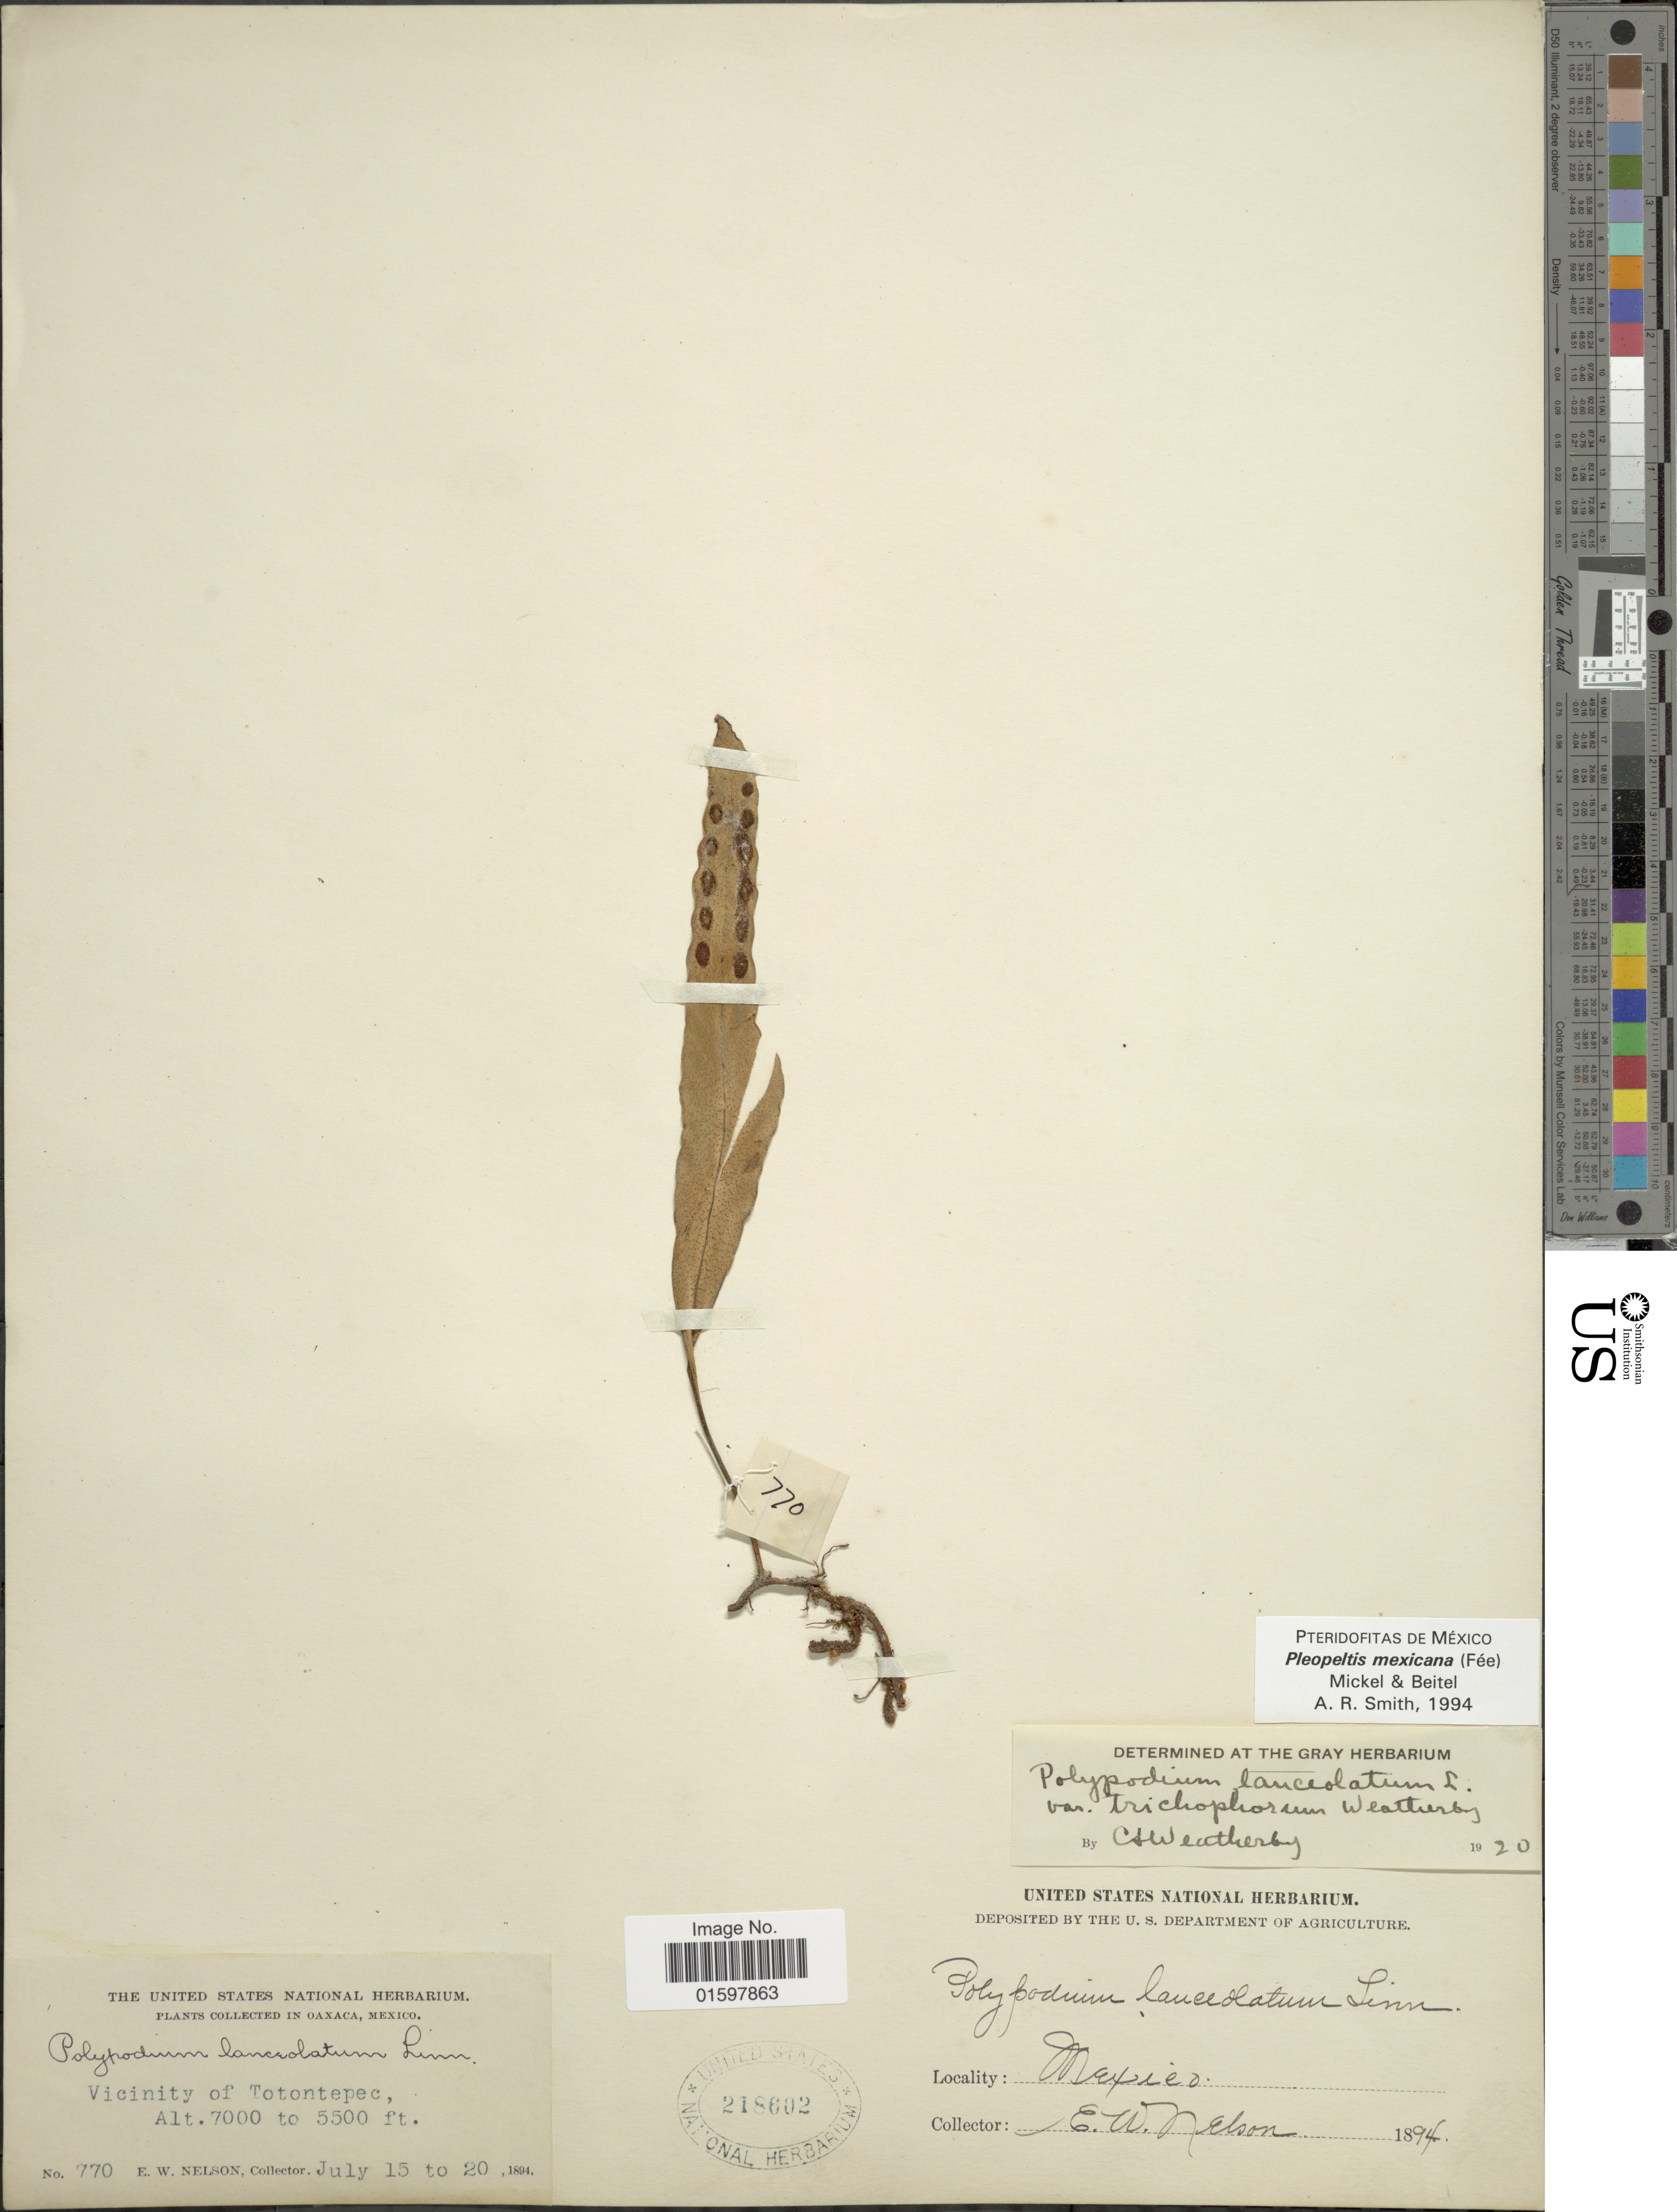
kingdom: Plantae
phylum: Tracheophyta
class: Polypodiopsida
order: Polypodiales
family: Polypodiaceae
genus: Pleopeltis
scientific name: Pleopeltis mexicana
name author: (Fée) Mickel & Beitel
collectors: E. W. Nelson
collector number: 770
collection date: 1894-07-15/1894-07-20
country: Mexico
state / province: Oaxaca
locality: Vicinity of Totontepec.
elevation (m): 1676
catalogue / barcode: US 218602